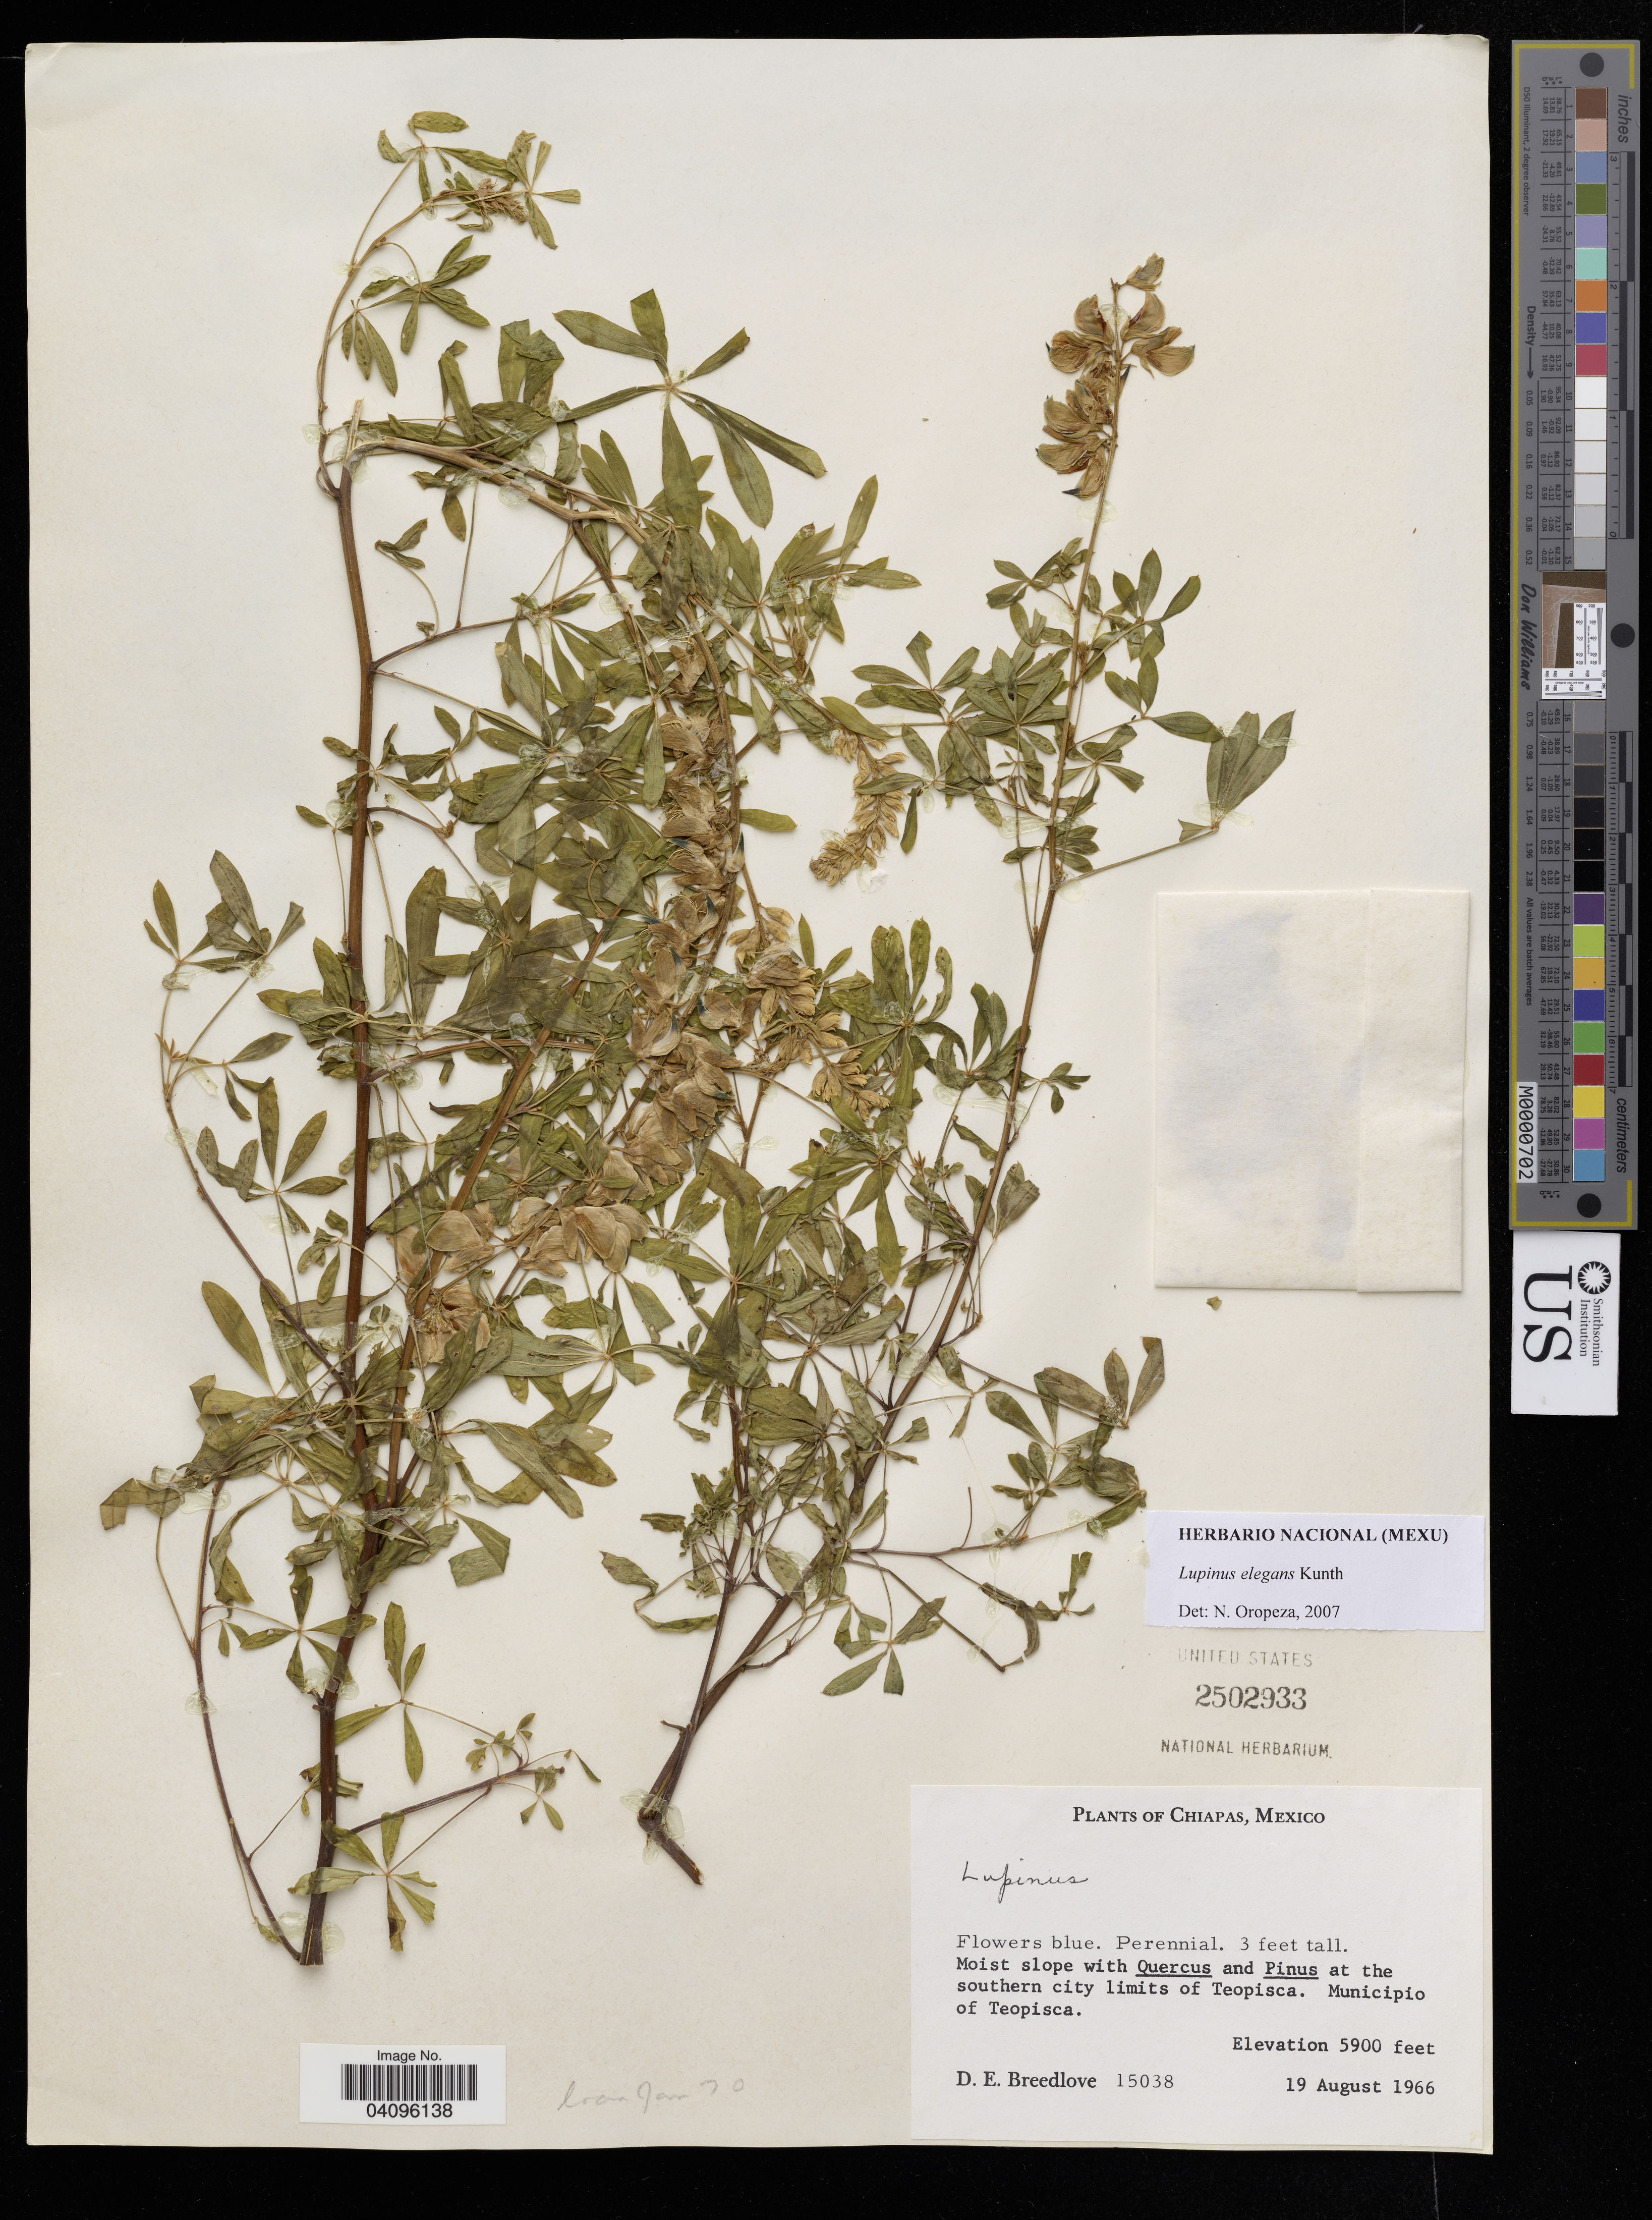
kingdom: Plantae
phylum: Tracheophyta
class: Magnoliopsida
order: Fabales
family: Fabaceae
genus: Lupinus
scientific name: Lupinus elegans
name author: Kunth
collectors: D. E. Breedlove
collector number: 15038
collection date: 1966-08-19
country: Mexico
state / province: Chiapas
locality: At the southern city limits of Teopisca, Municipio of Teopisca.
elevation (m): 1798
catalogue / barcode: US 2502933